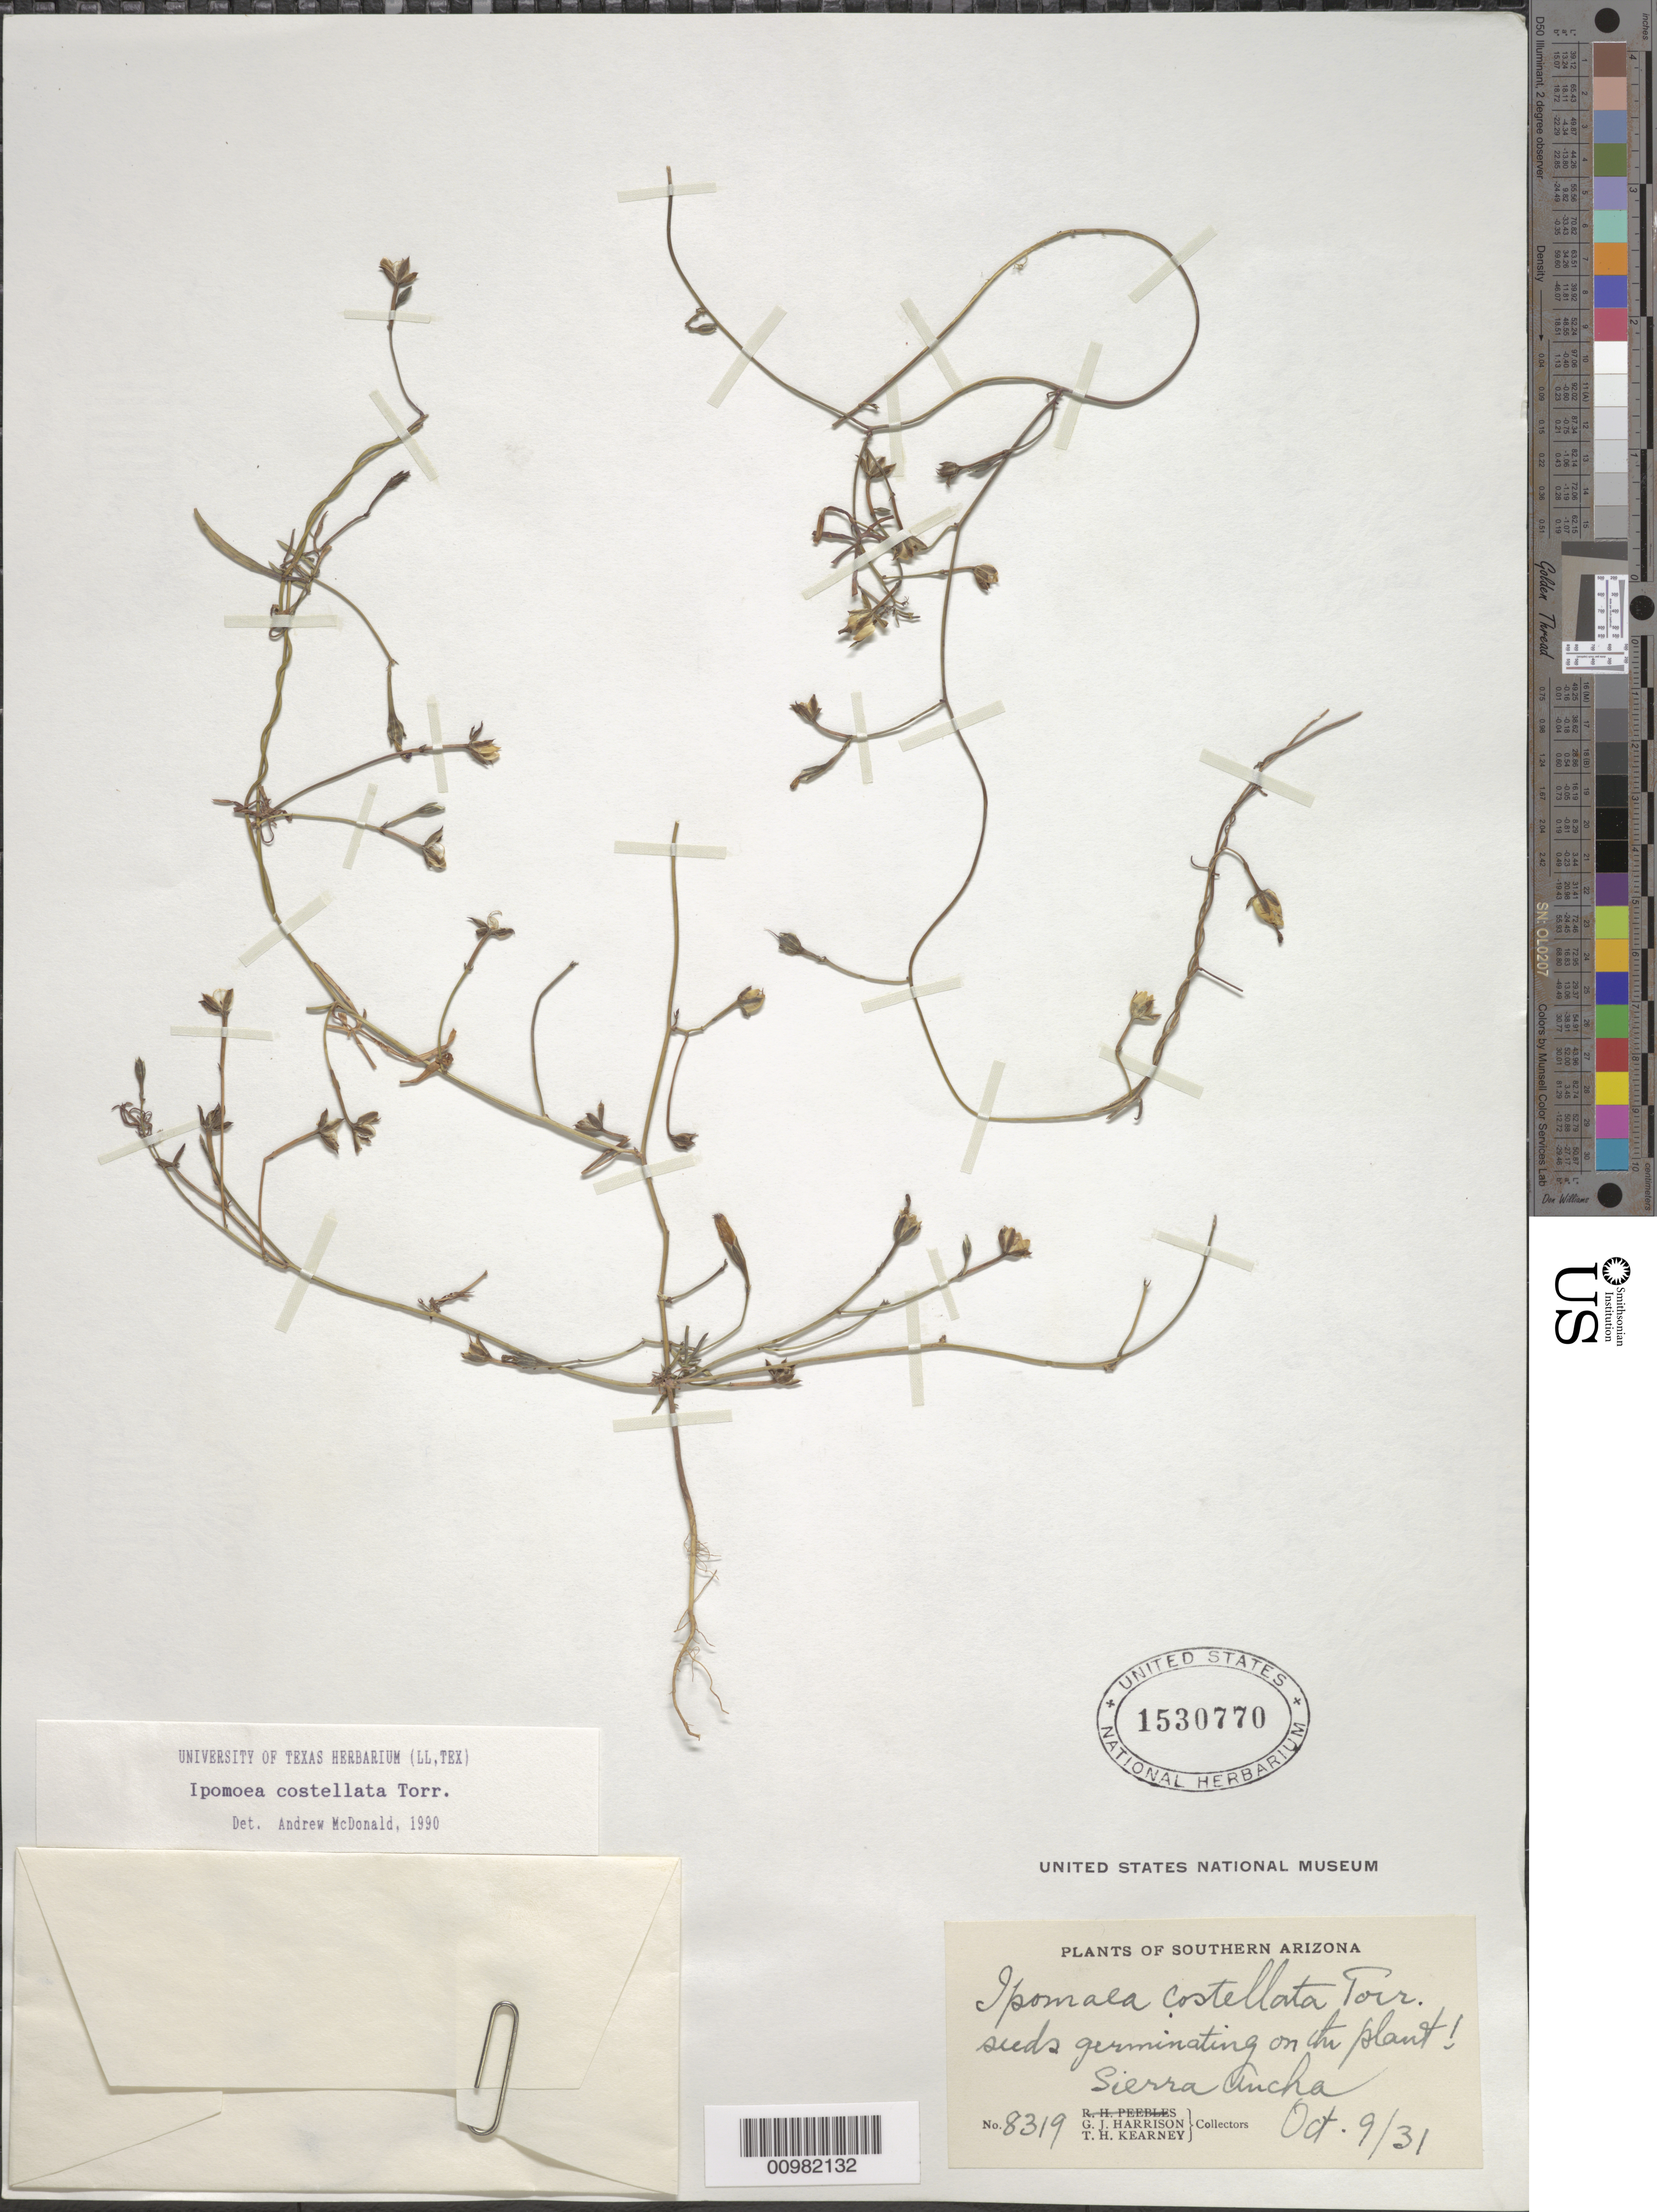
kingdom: Plantae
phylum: Tracheophyta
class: Magnoliopsida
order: Solanales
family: Convolvulaceae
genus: Ipomoea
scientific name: Ipomoea costellata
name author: Torr.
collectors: G. J. Harrison & T. H. Kearney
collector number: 8319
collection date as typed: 09 Oct 1931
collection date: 1931-10-09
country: United States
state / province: Arizona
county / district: Gila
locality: Sierra Ancha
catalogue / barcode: US 1530770